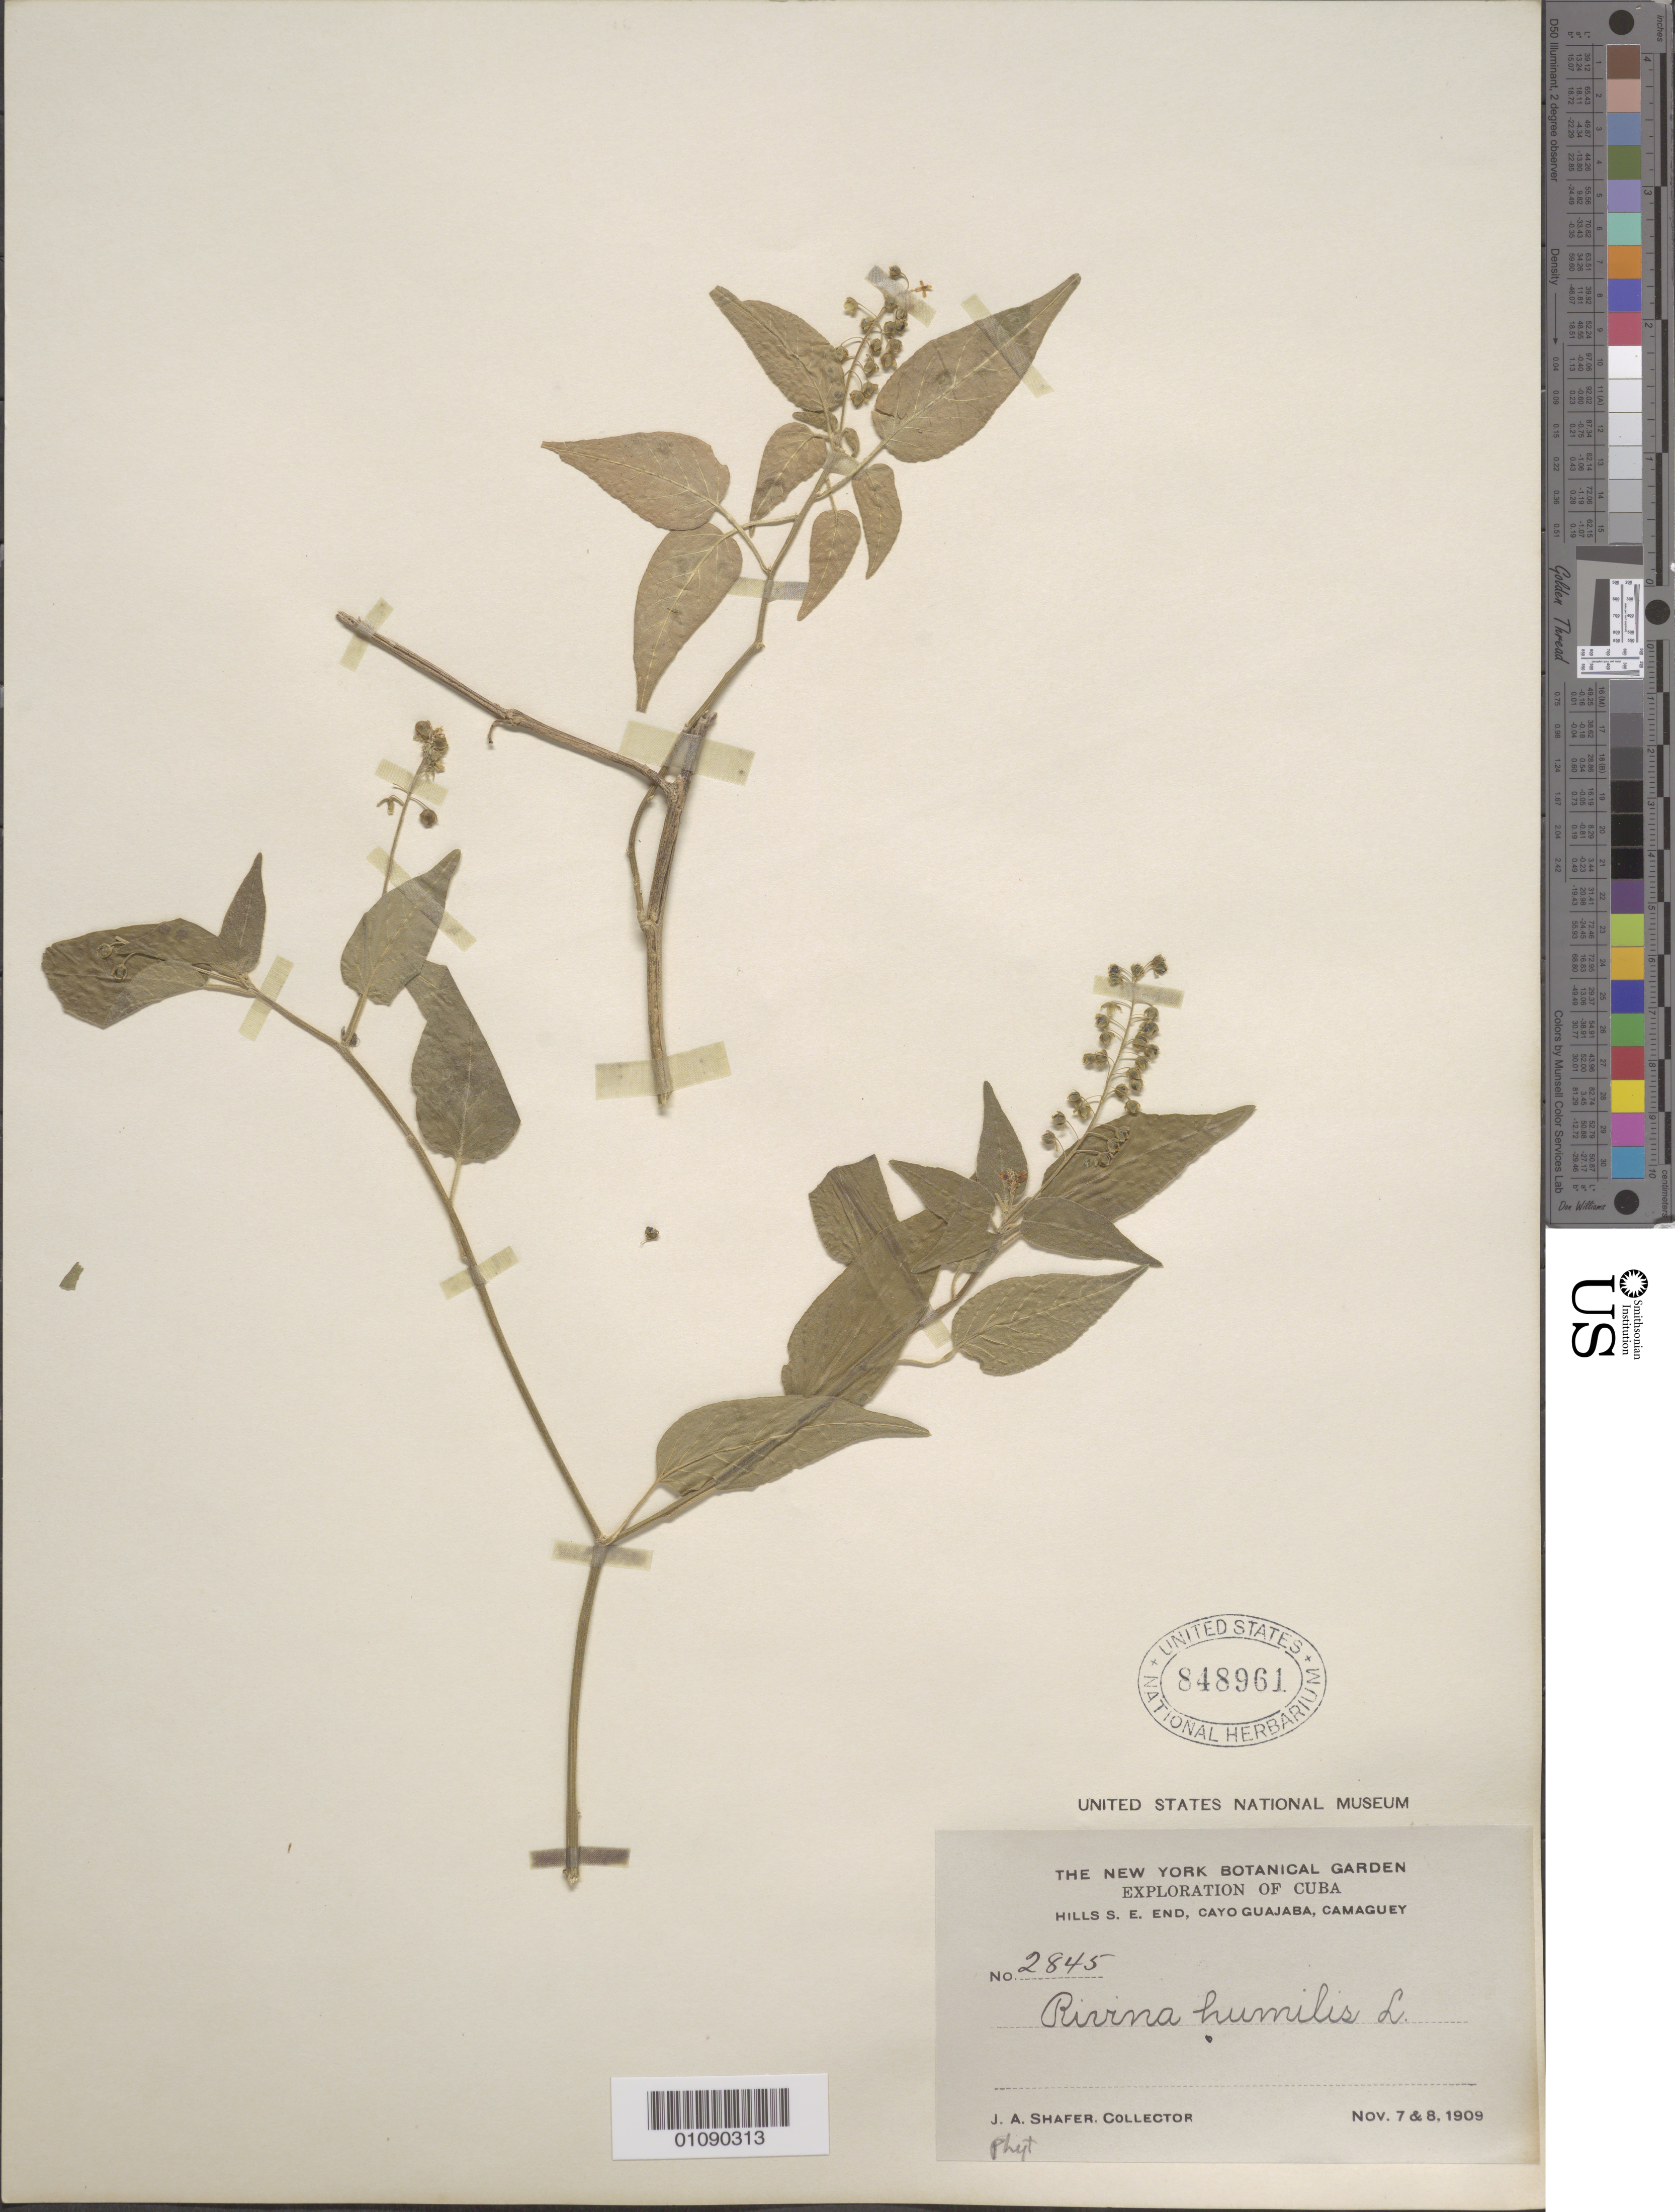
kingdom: Plantae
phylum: Tracheophyta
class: Magnoliopsida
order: Caryophyllales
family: Phytolaccaceae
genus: Rivina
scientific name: Rivina humilis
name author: L.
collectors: J. A. Shafer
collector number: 2845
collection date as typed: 07 Nov 1909 and 08 Nov 1909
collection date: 1909-11-07,1909-11-08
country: Cuba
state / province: Camagüey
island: Cuba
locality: Camaguey, Cayo Cuajaba, hills SE end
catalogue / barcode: US 848961